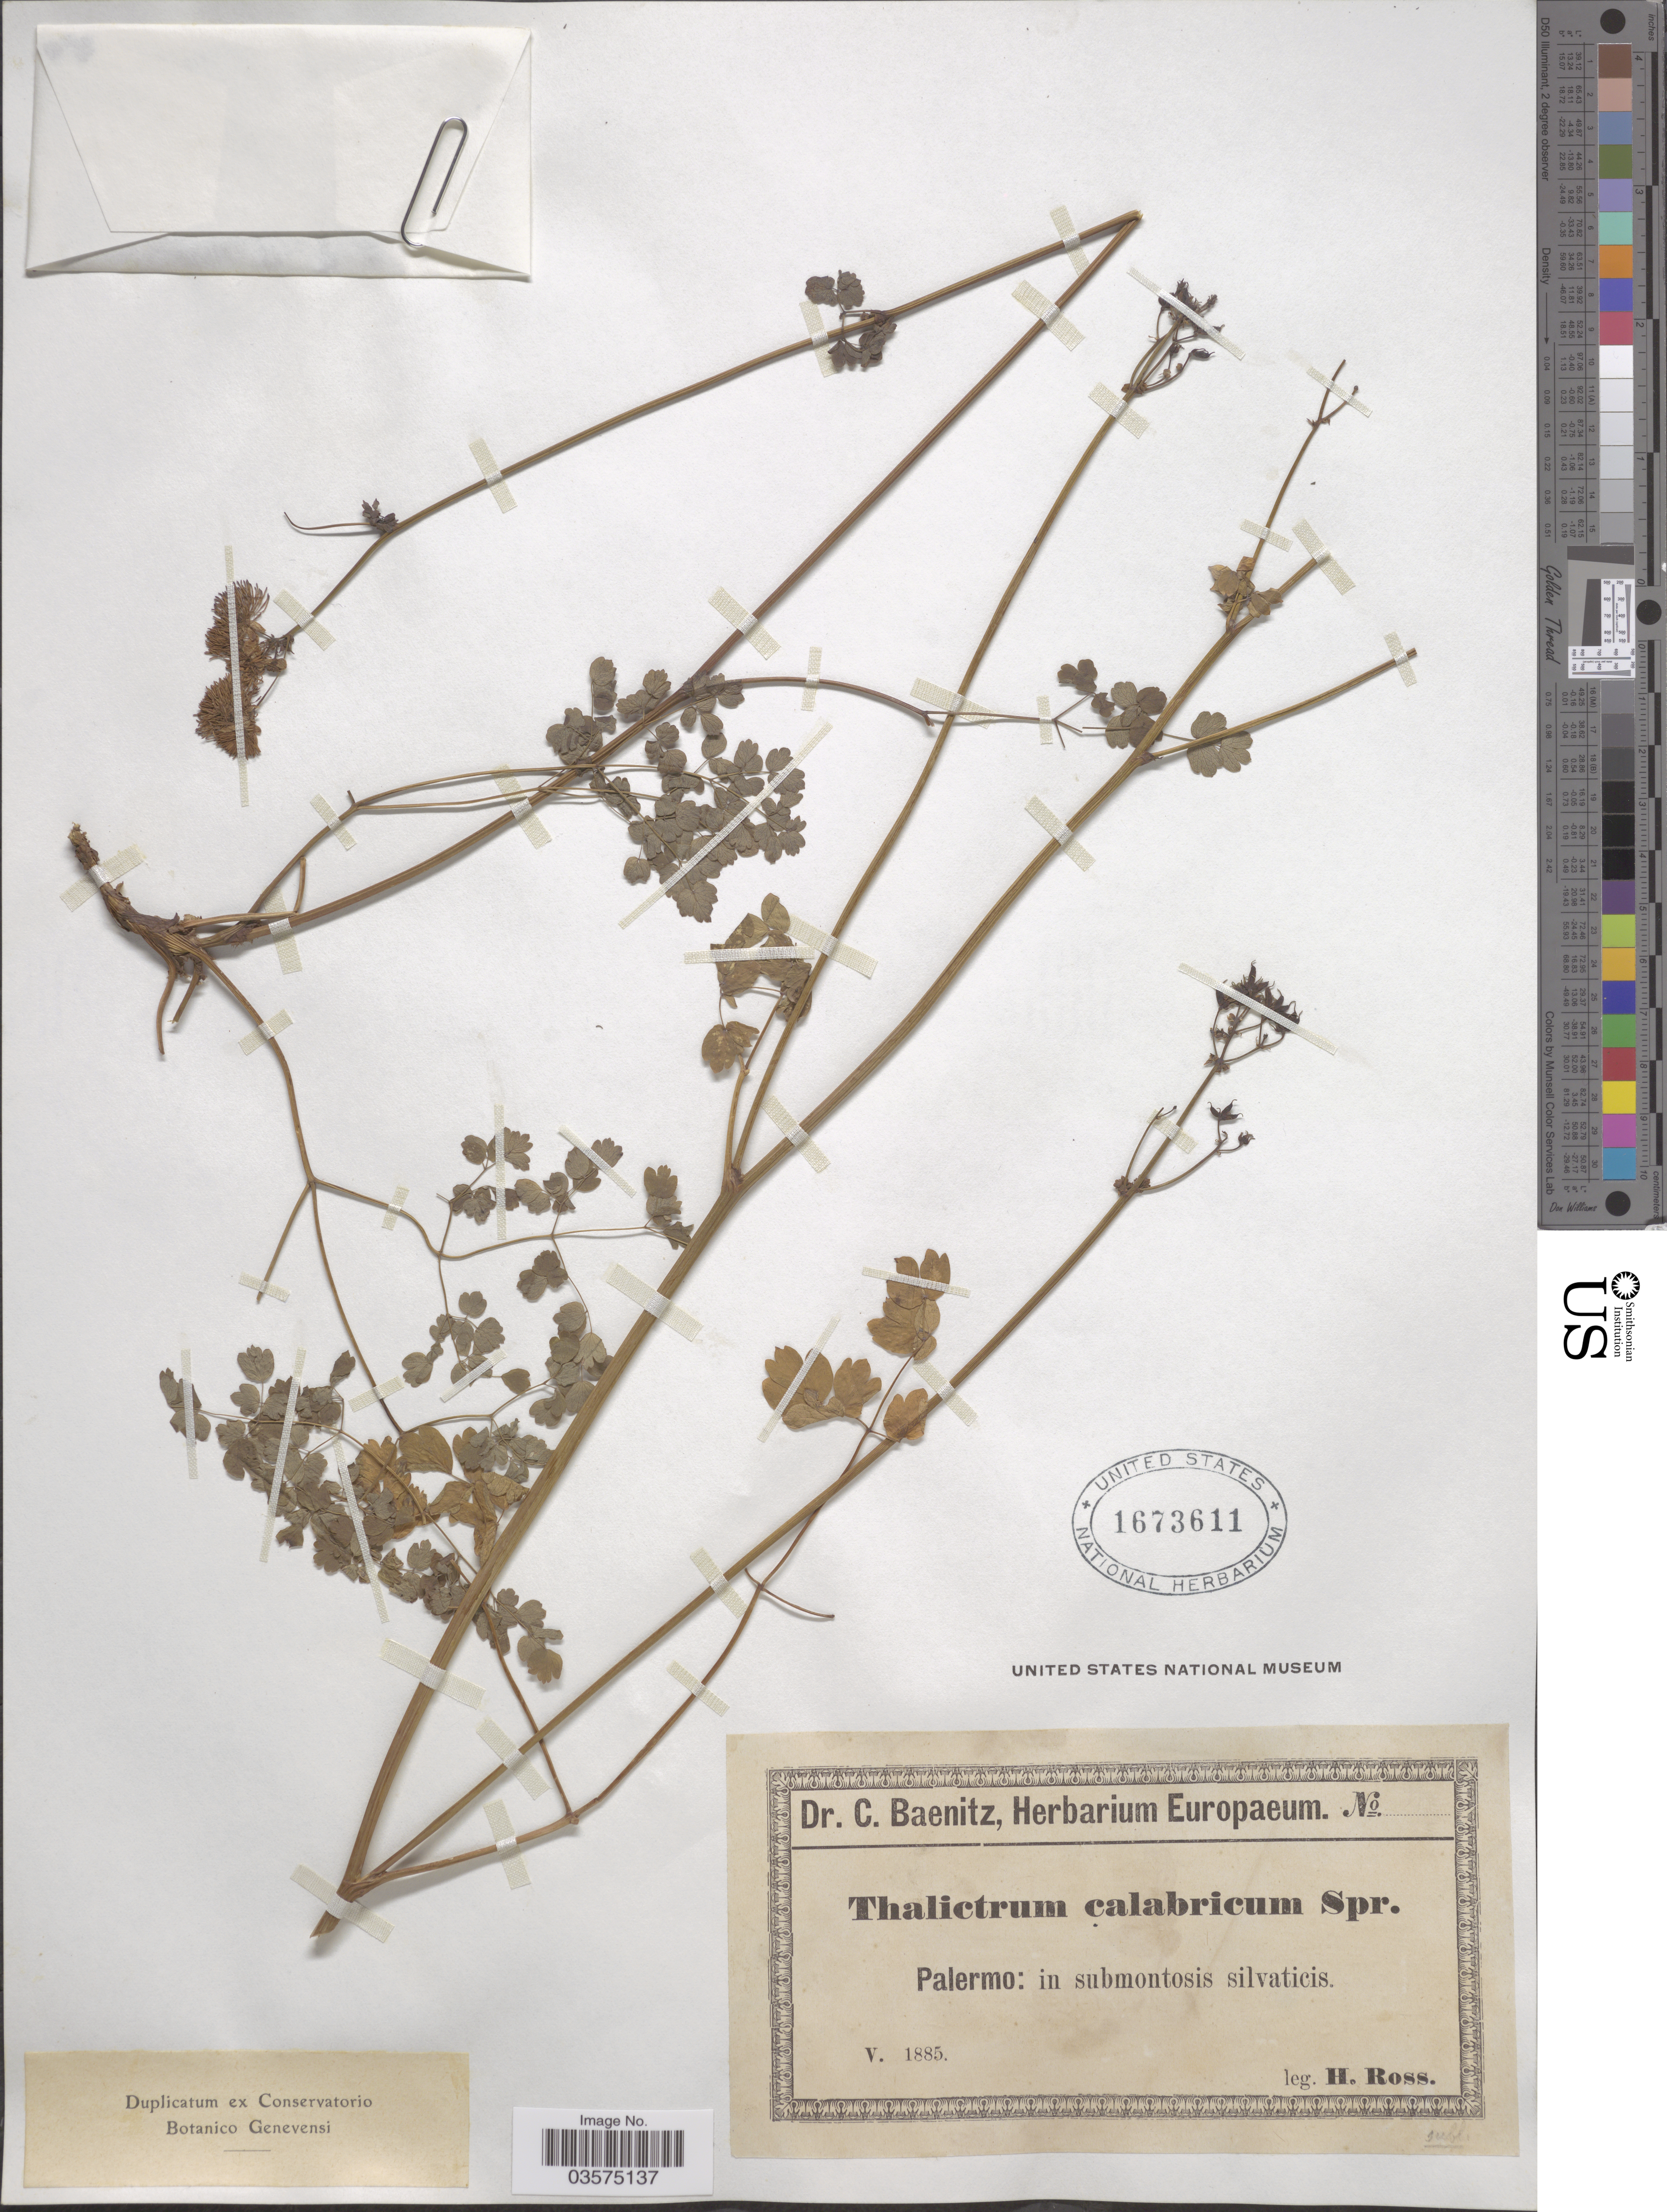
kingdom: Plantae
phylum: Tracheophyta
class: Magnoliopsida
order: Ranunculales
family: Ranunculaceae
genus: Thalictrum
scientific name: Thalictrum calabricum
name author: Spreng.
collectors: H. Ross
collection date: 1885-05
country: Italy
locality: Palermo: in submontosis silvaticis.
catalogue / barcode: US 1673611